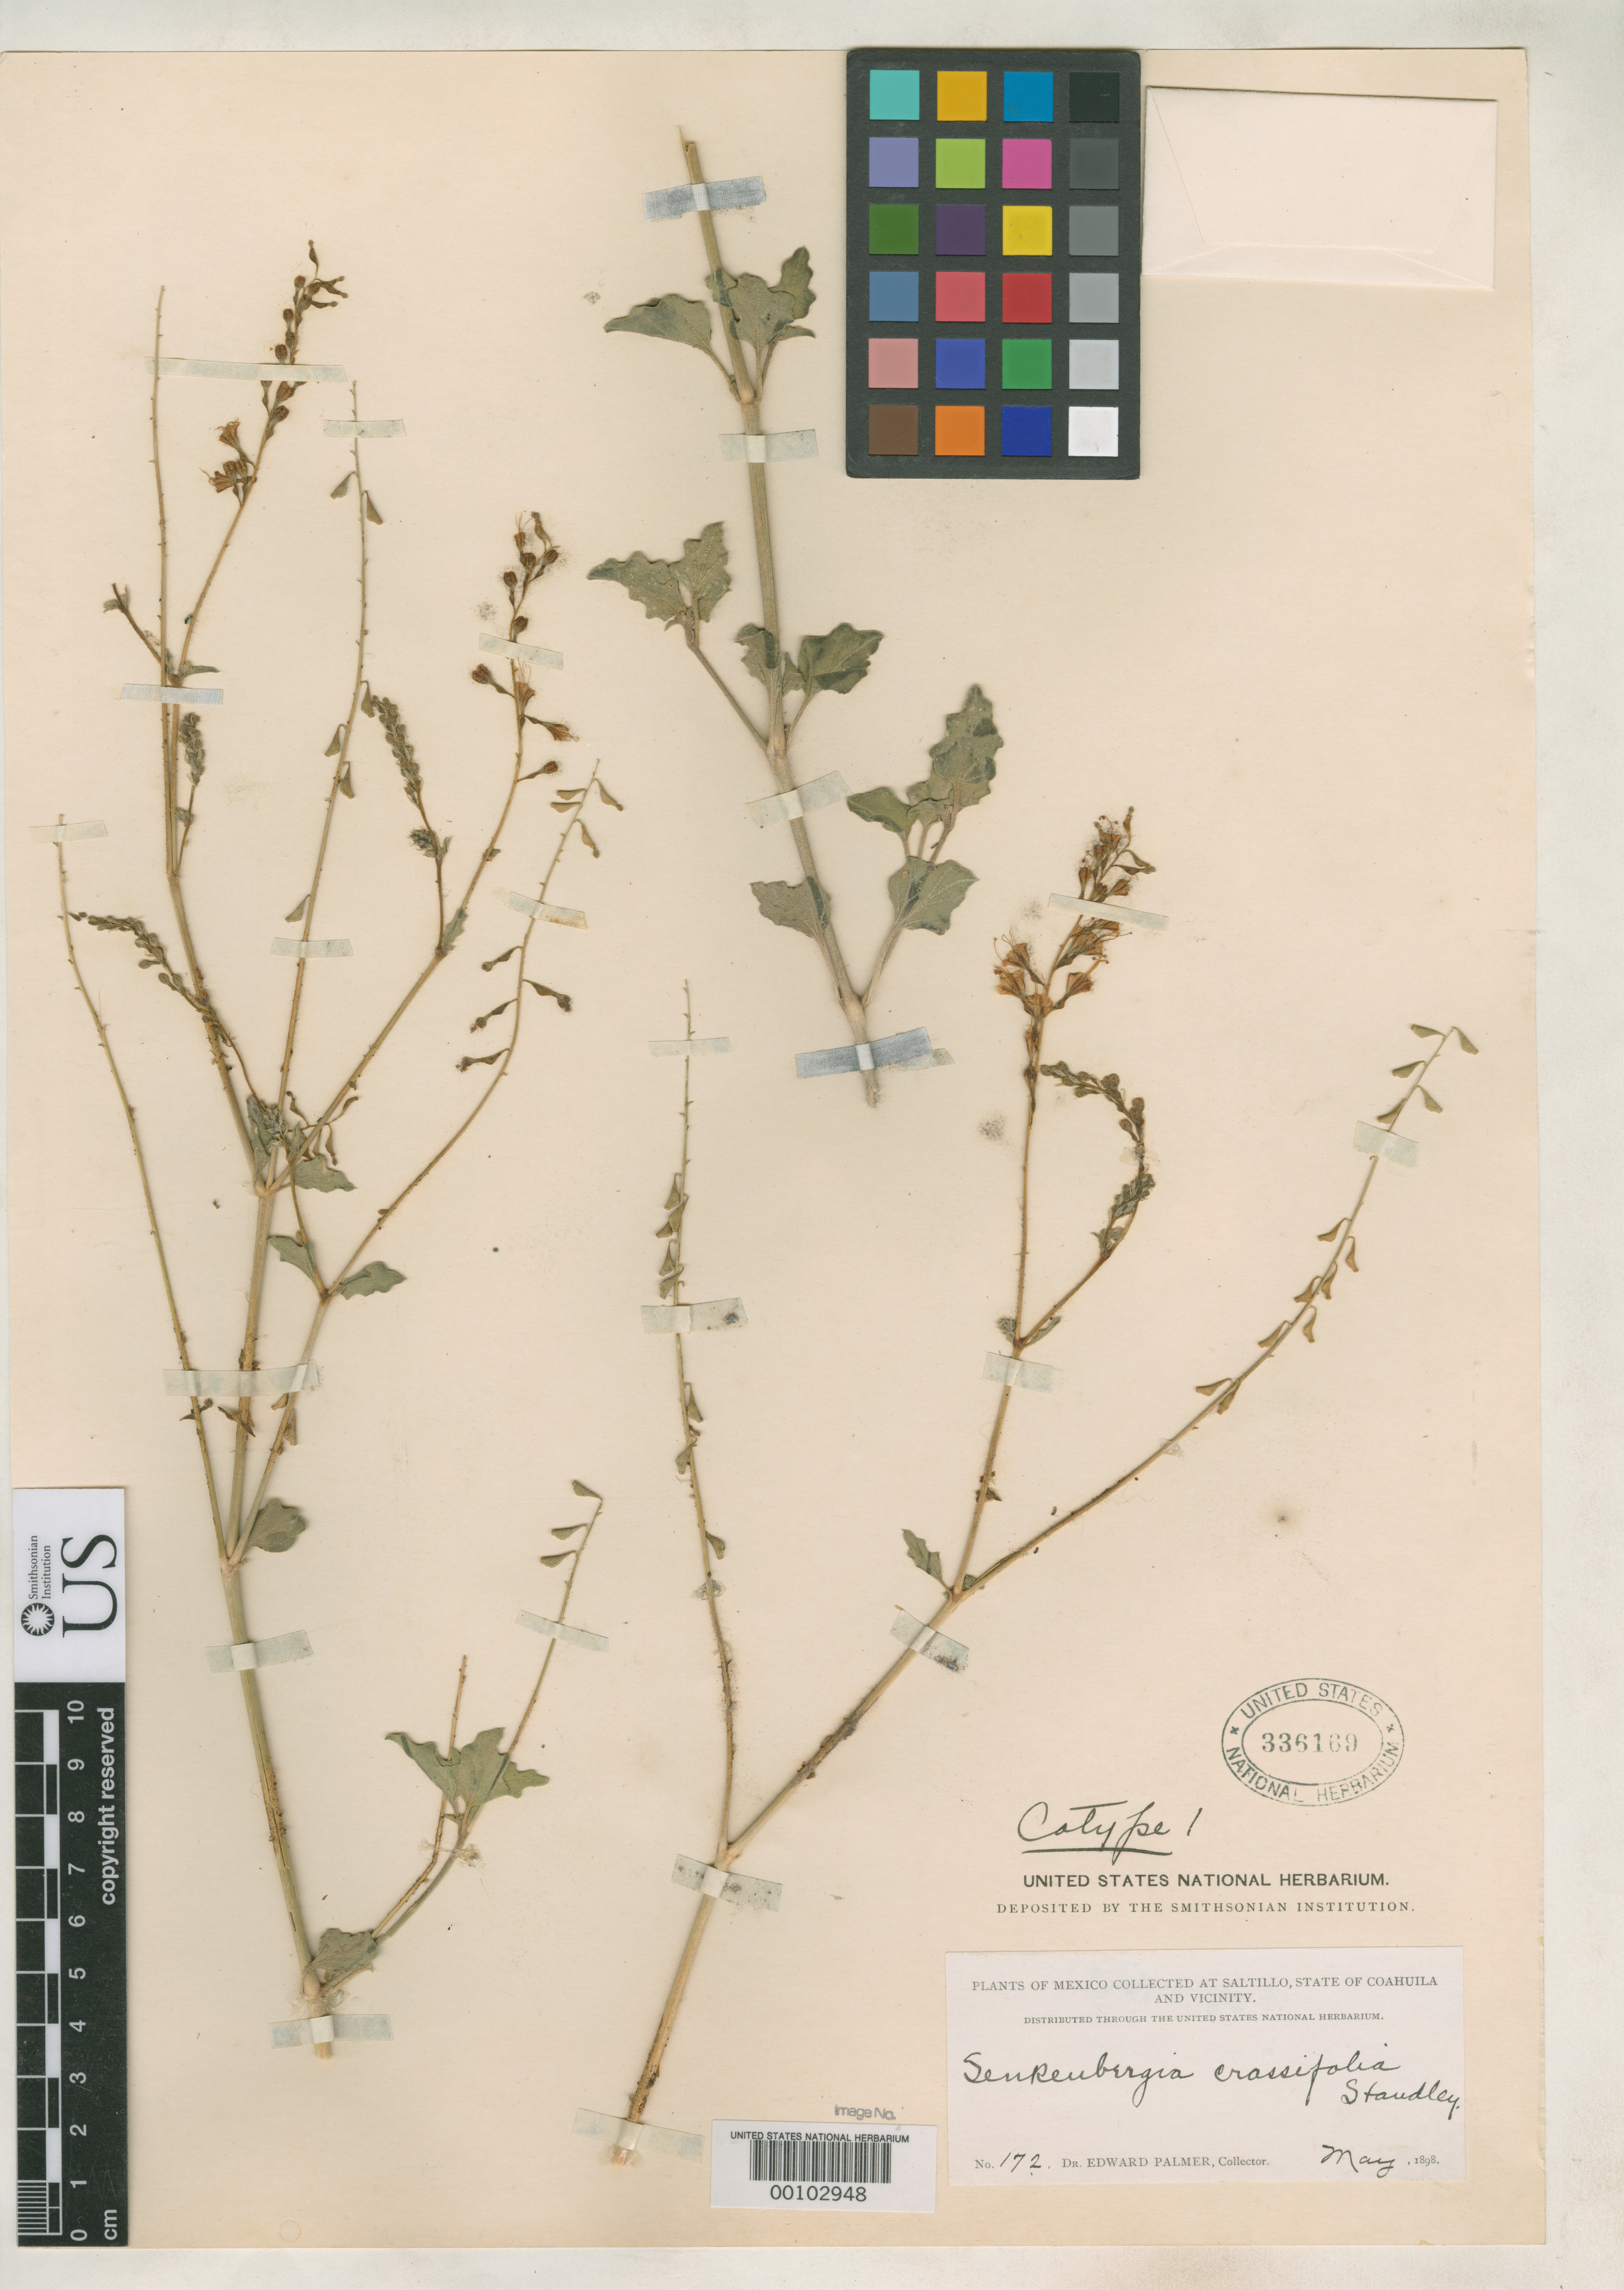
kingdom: Plantae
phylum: Tracheophyta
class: Magnoliopsida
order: Caryophyllales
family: Nyctaginaceae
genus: Senkenbergia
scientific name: Senkenbergia crassifolia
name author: Standl.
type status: Isotype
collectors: E. Palmer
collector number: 172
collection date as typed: May 1898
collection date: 1898-05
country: Mexico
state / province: Coahuila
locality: Saltillo.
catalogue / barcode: US 336169